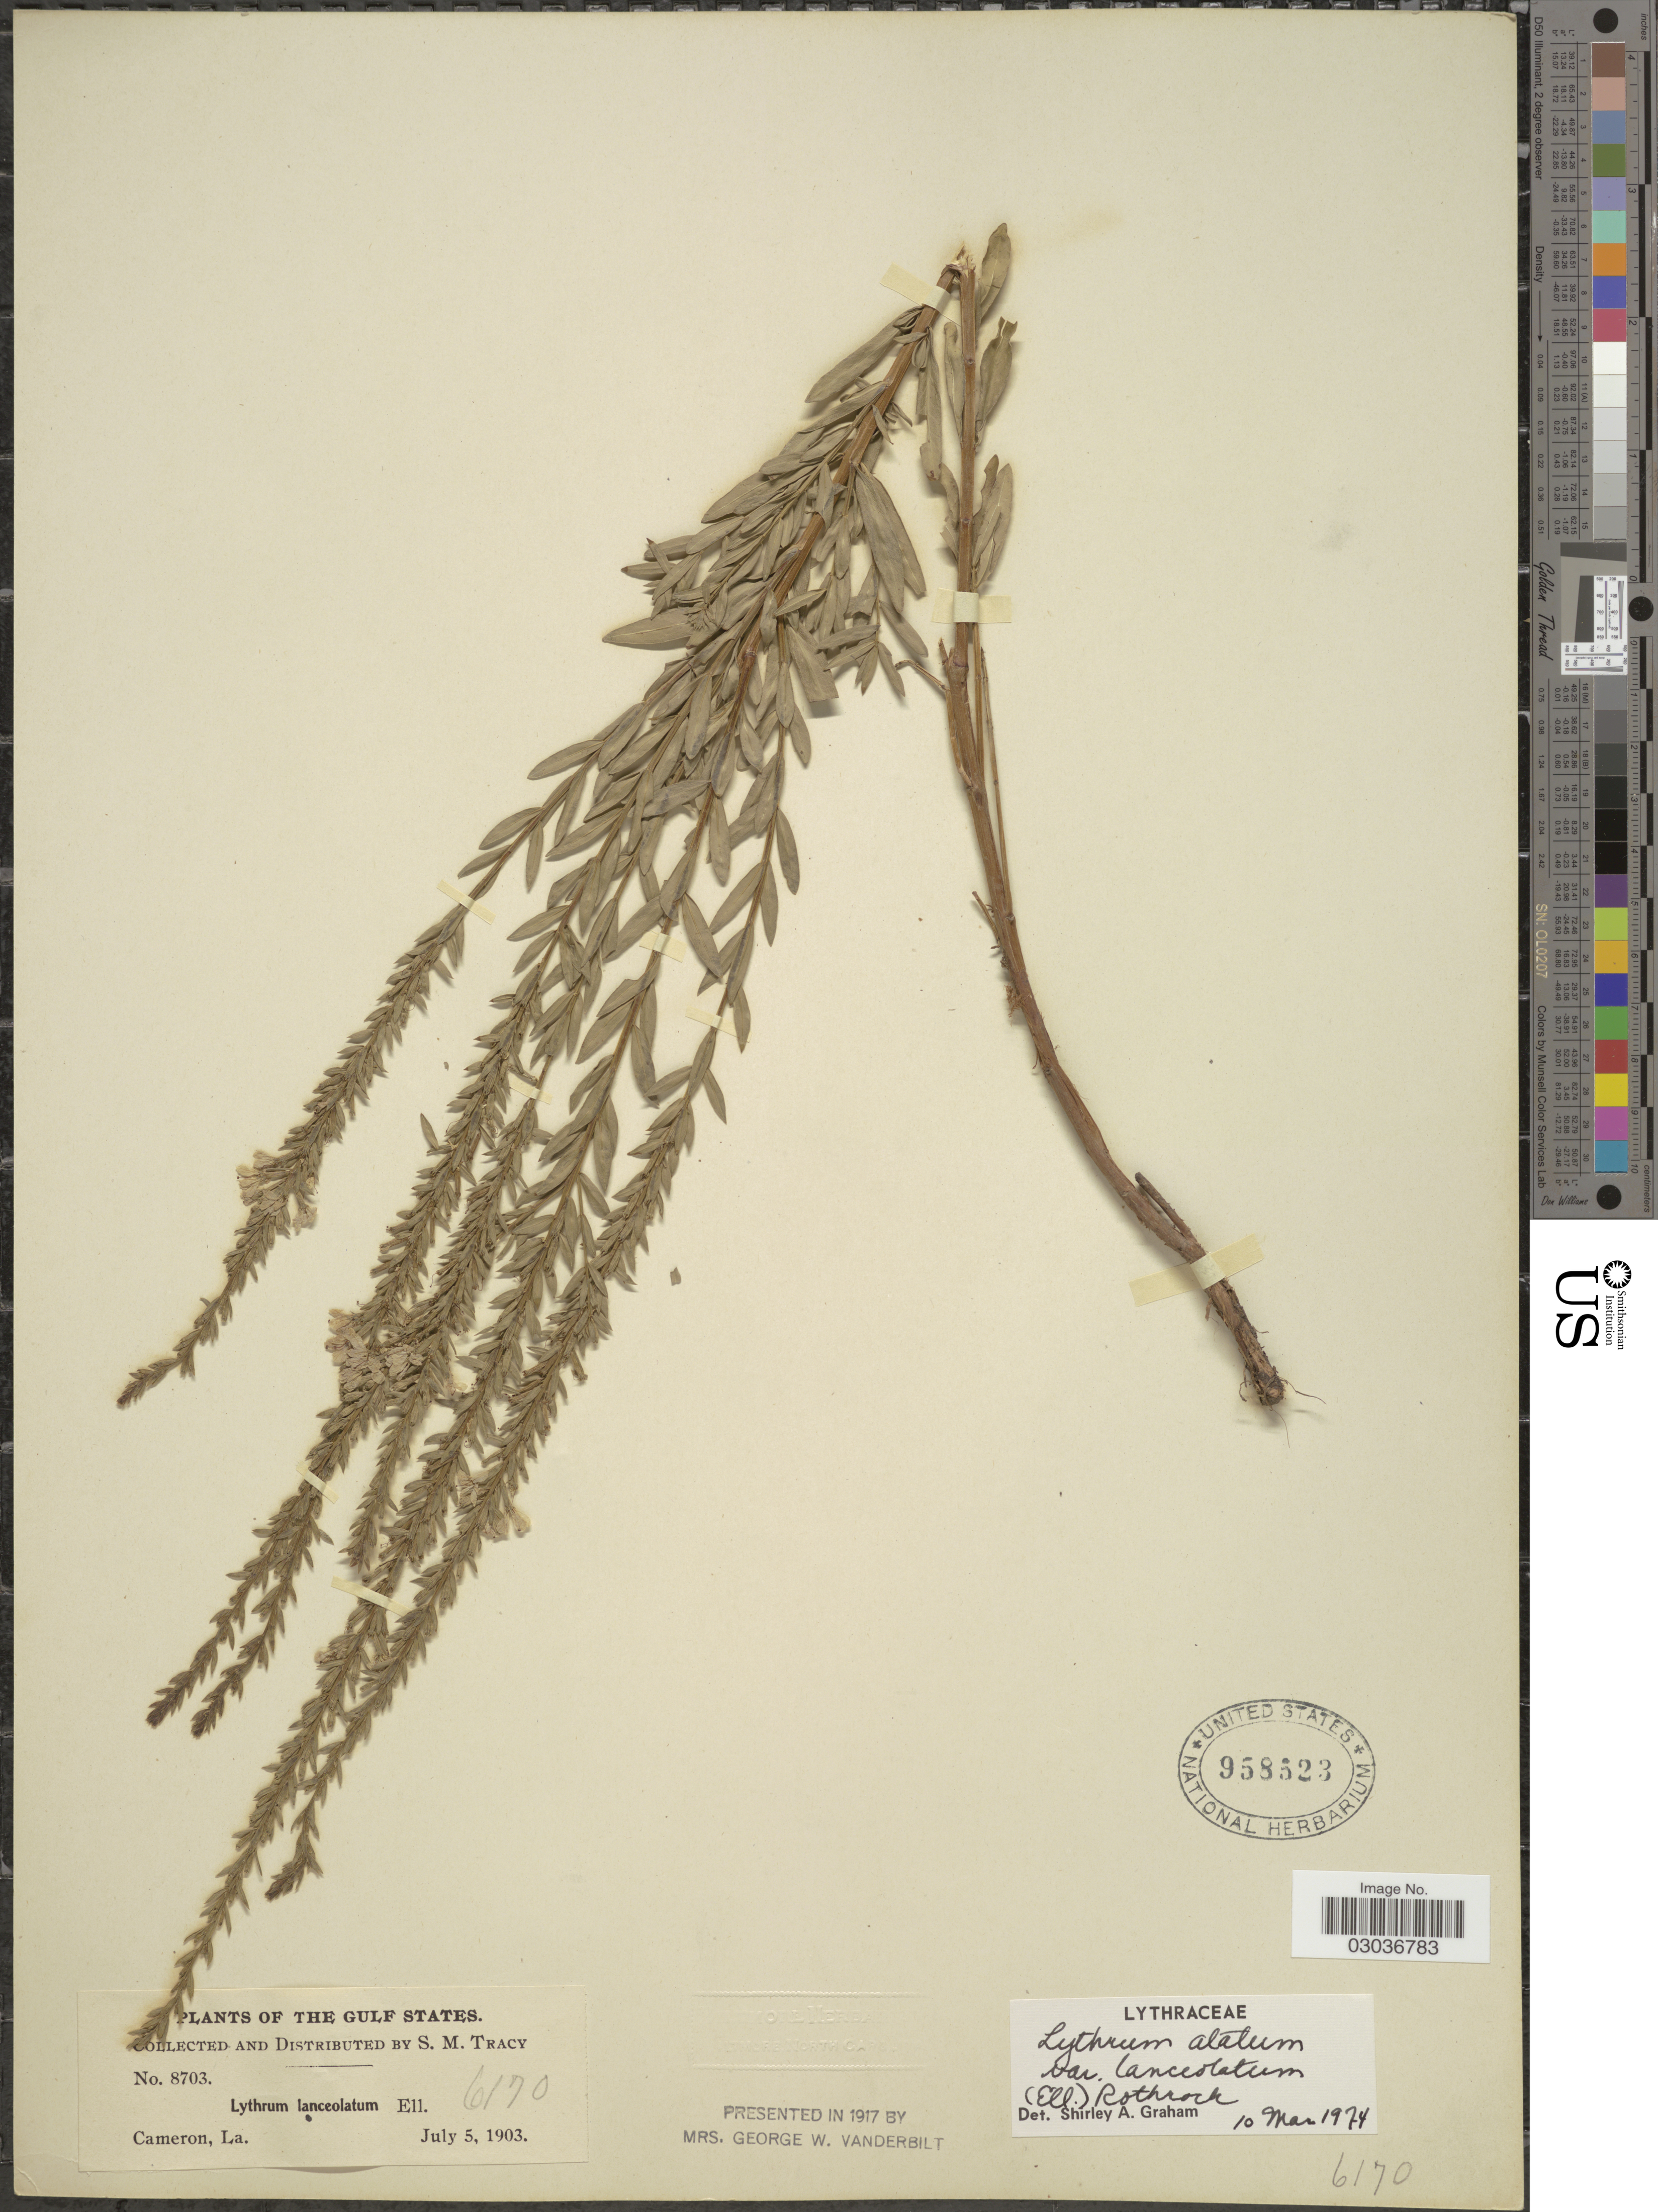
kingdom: Plantae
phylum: Tracheophyta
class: Magnoliopsida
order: Myrtales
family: Lythraceae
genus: Lythrum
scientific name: Lythrum alatum var. lanceolatum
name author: (Elliott) A. Gray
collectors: S. M. Tracy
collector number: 8703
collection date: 1903-07-05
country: United States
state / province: Louisiana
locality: The Gulf States. Cameron.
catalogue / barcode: US 958523